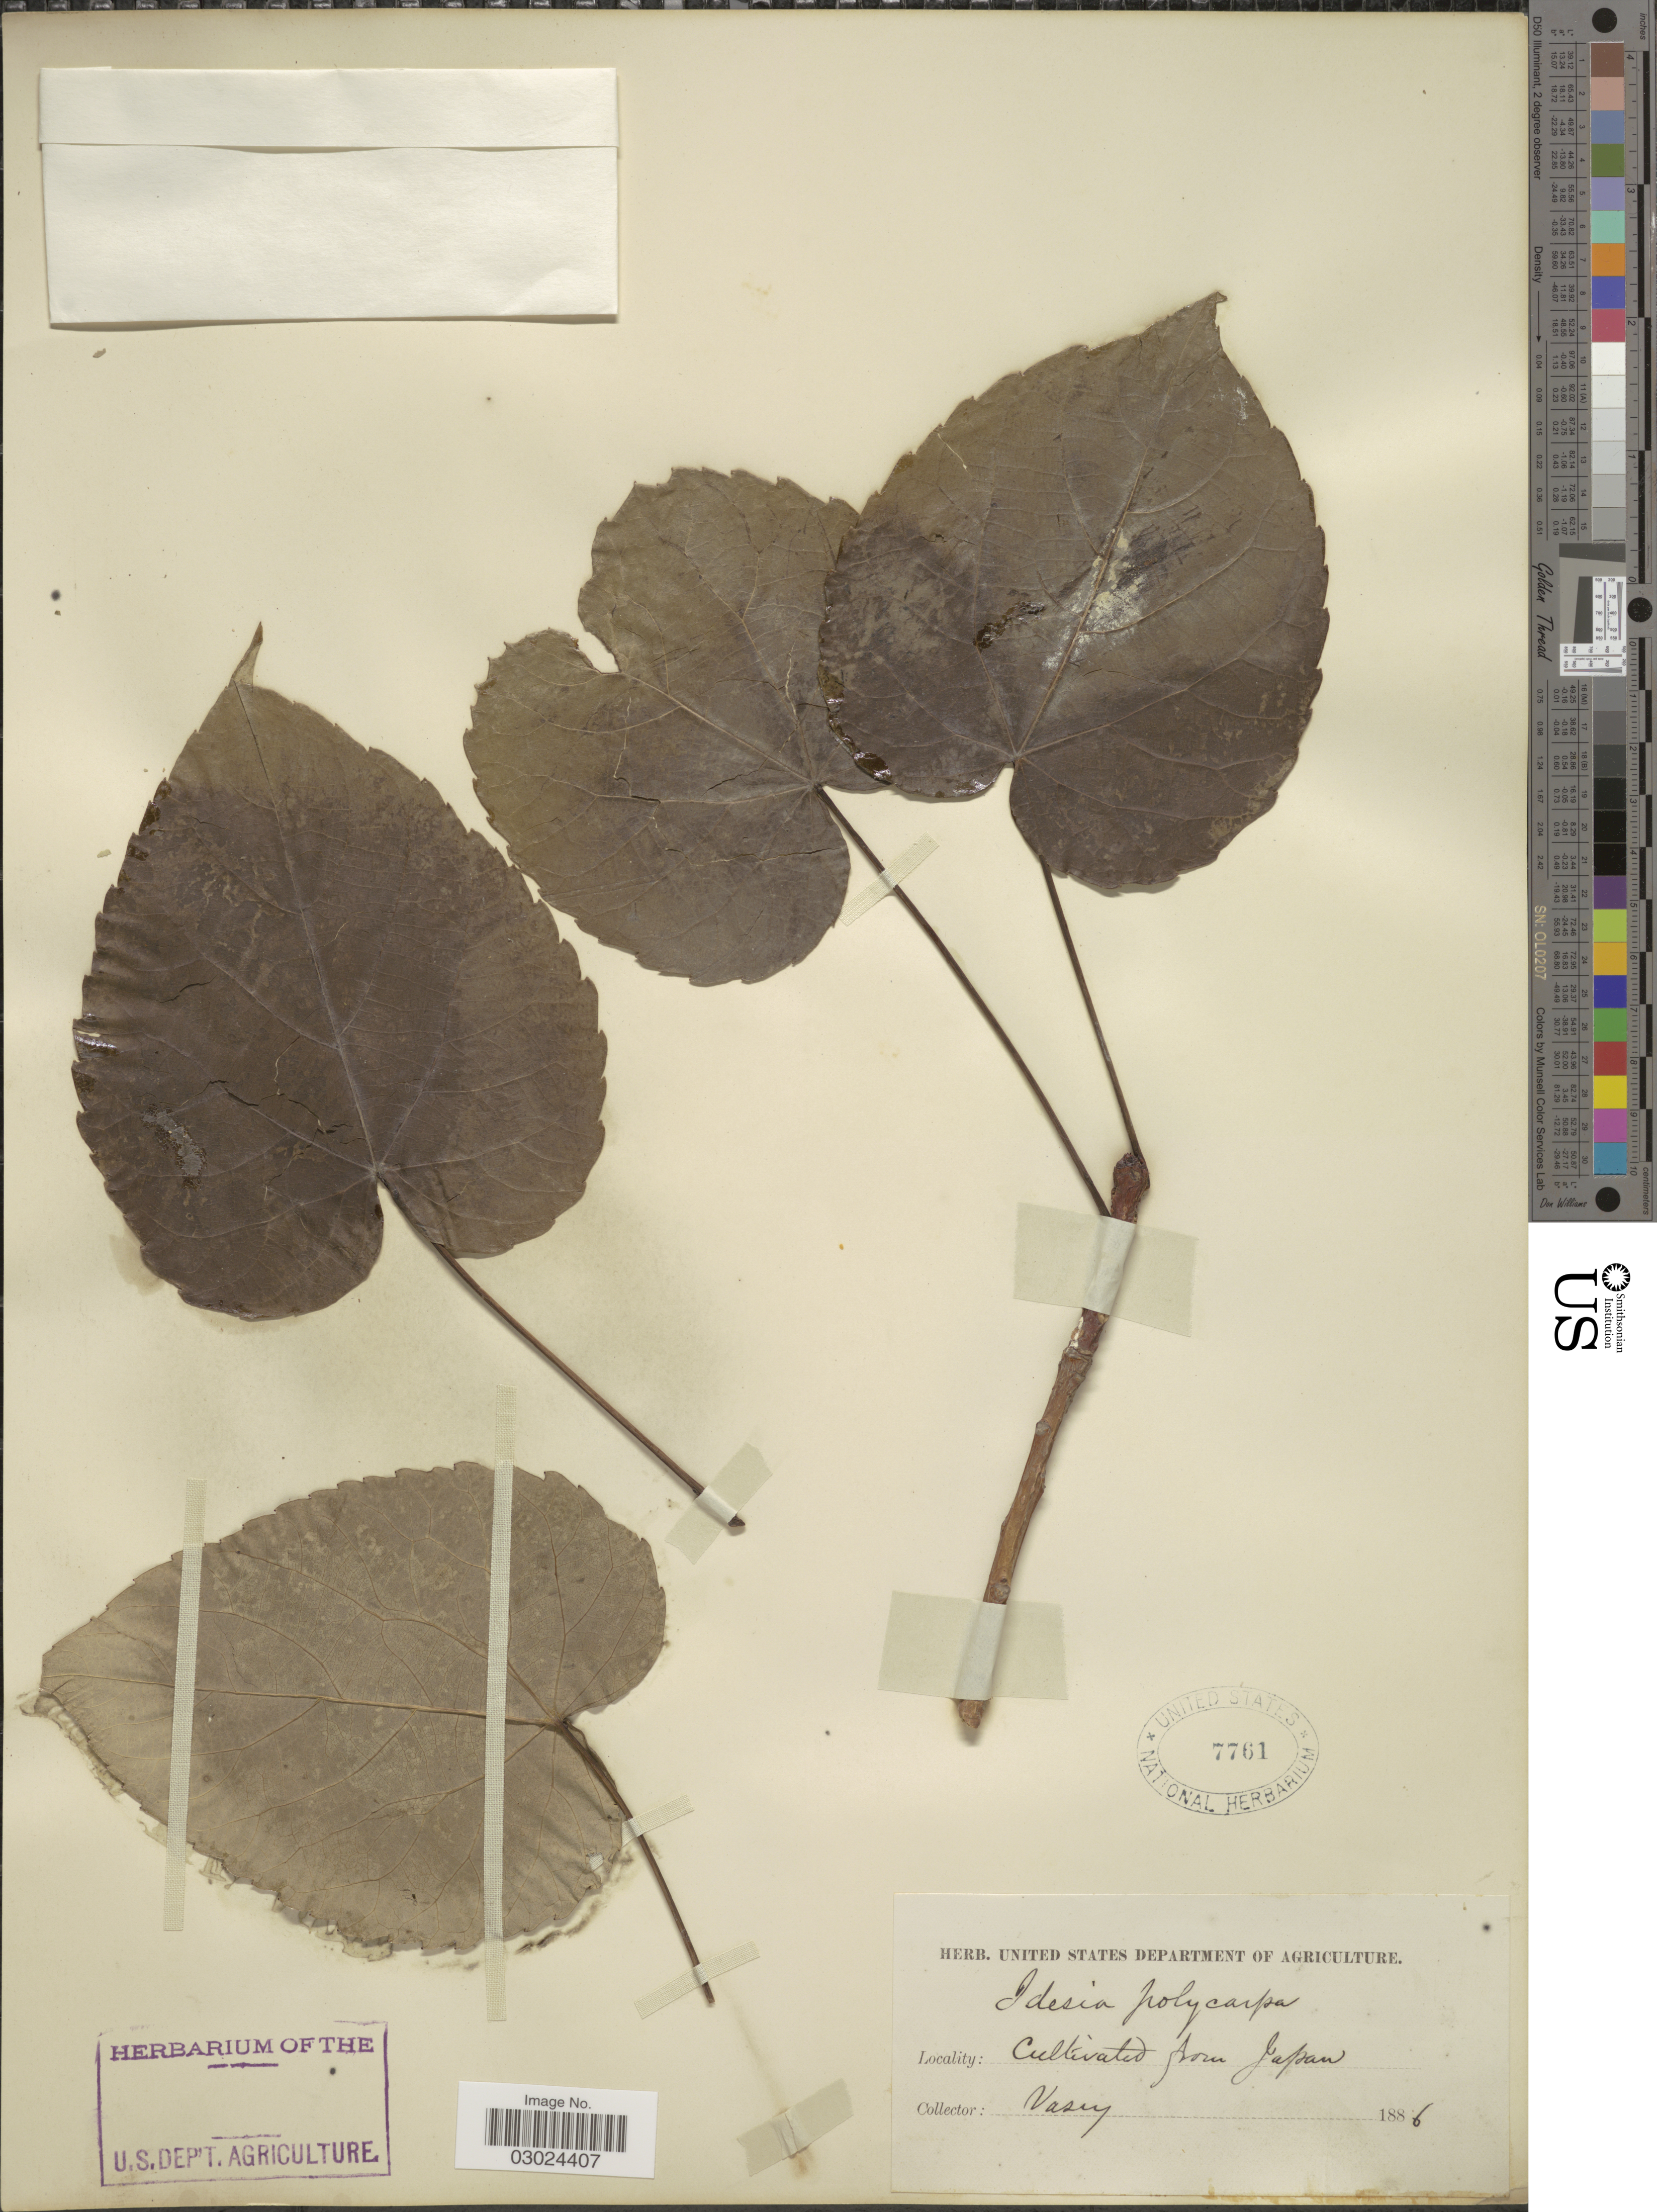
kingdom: Plantae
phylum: Tracheophyta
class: Magnoliopsida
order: Malpighiales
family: Salicaceae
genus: Idesia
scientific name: Idesia polycarpa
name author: Maxim.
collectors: Vasey, --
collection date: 1886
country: Japan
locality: Cultivated from Japan.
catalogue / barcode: US 7761